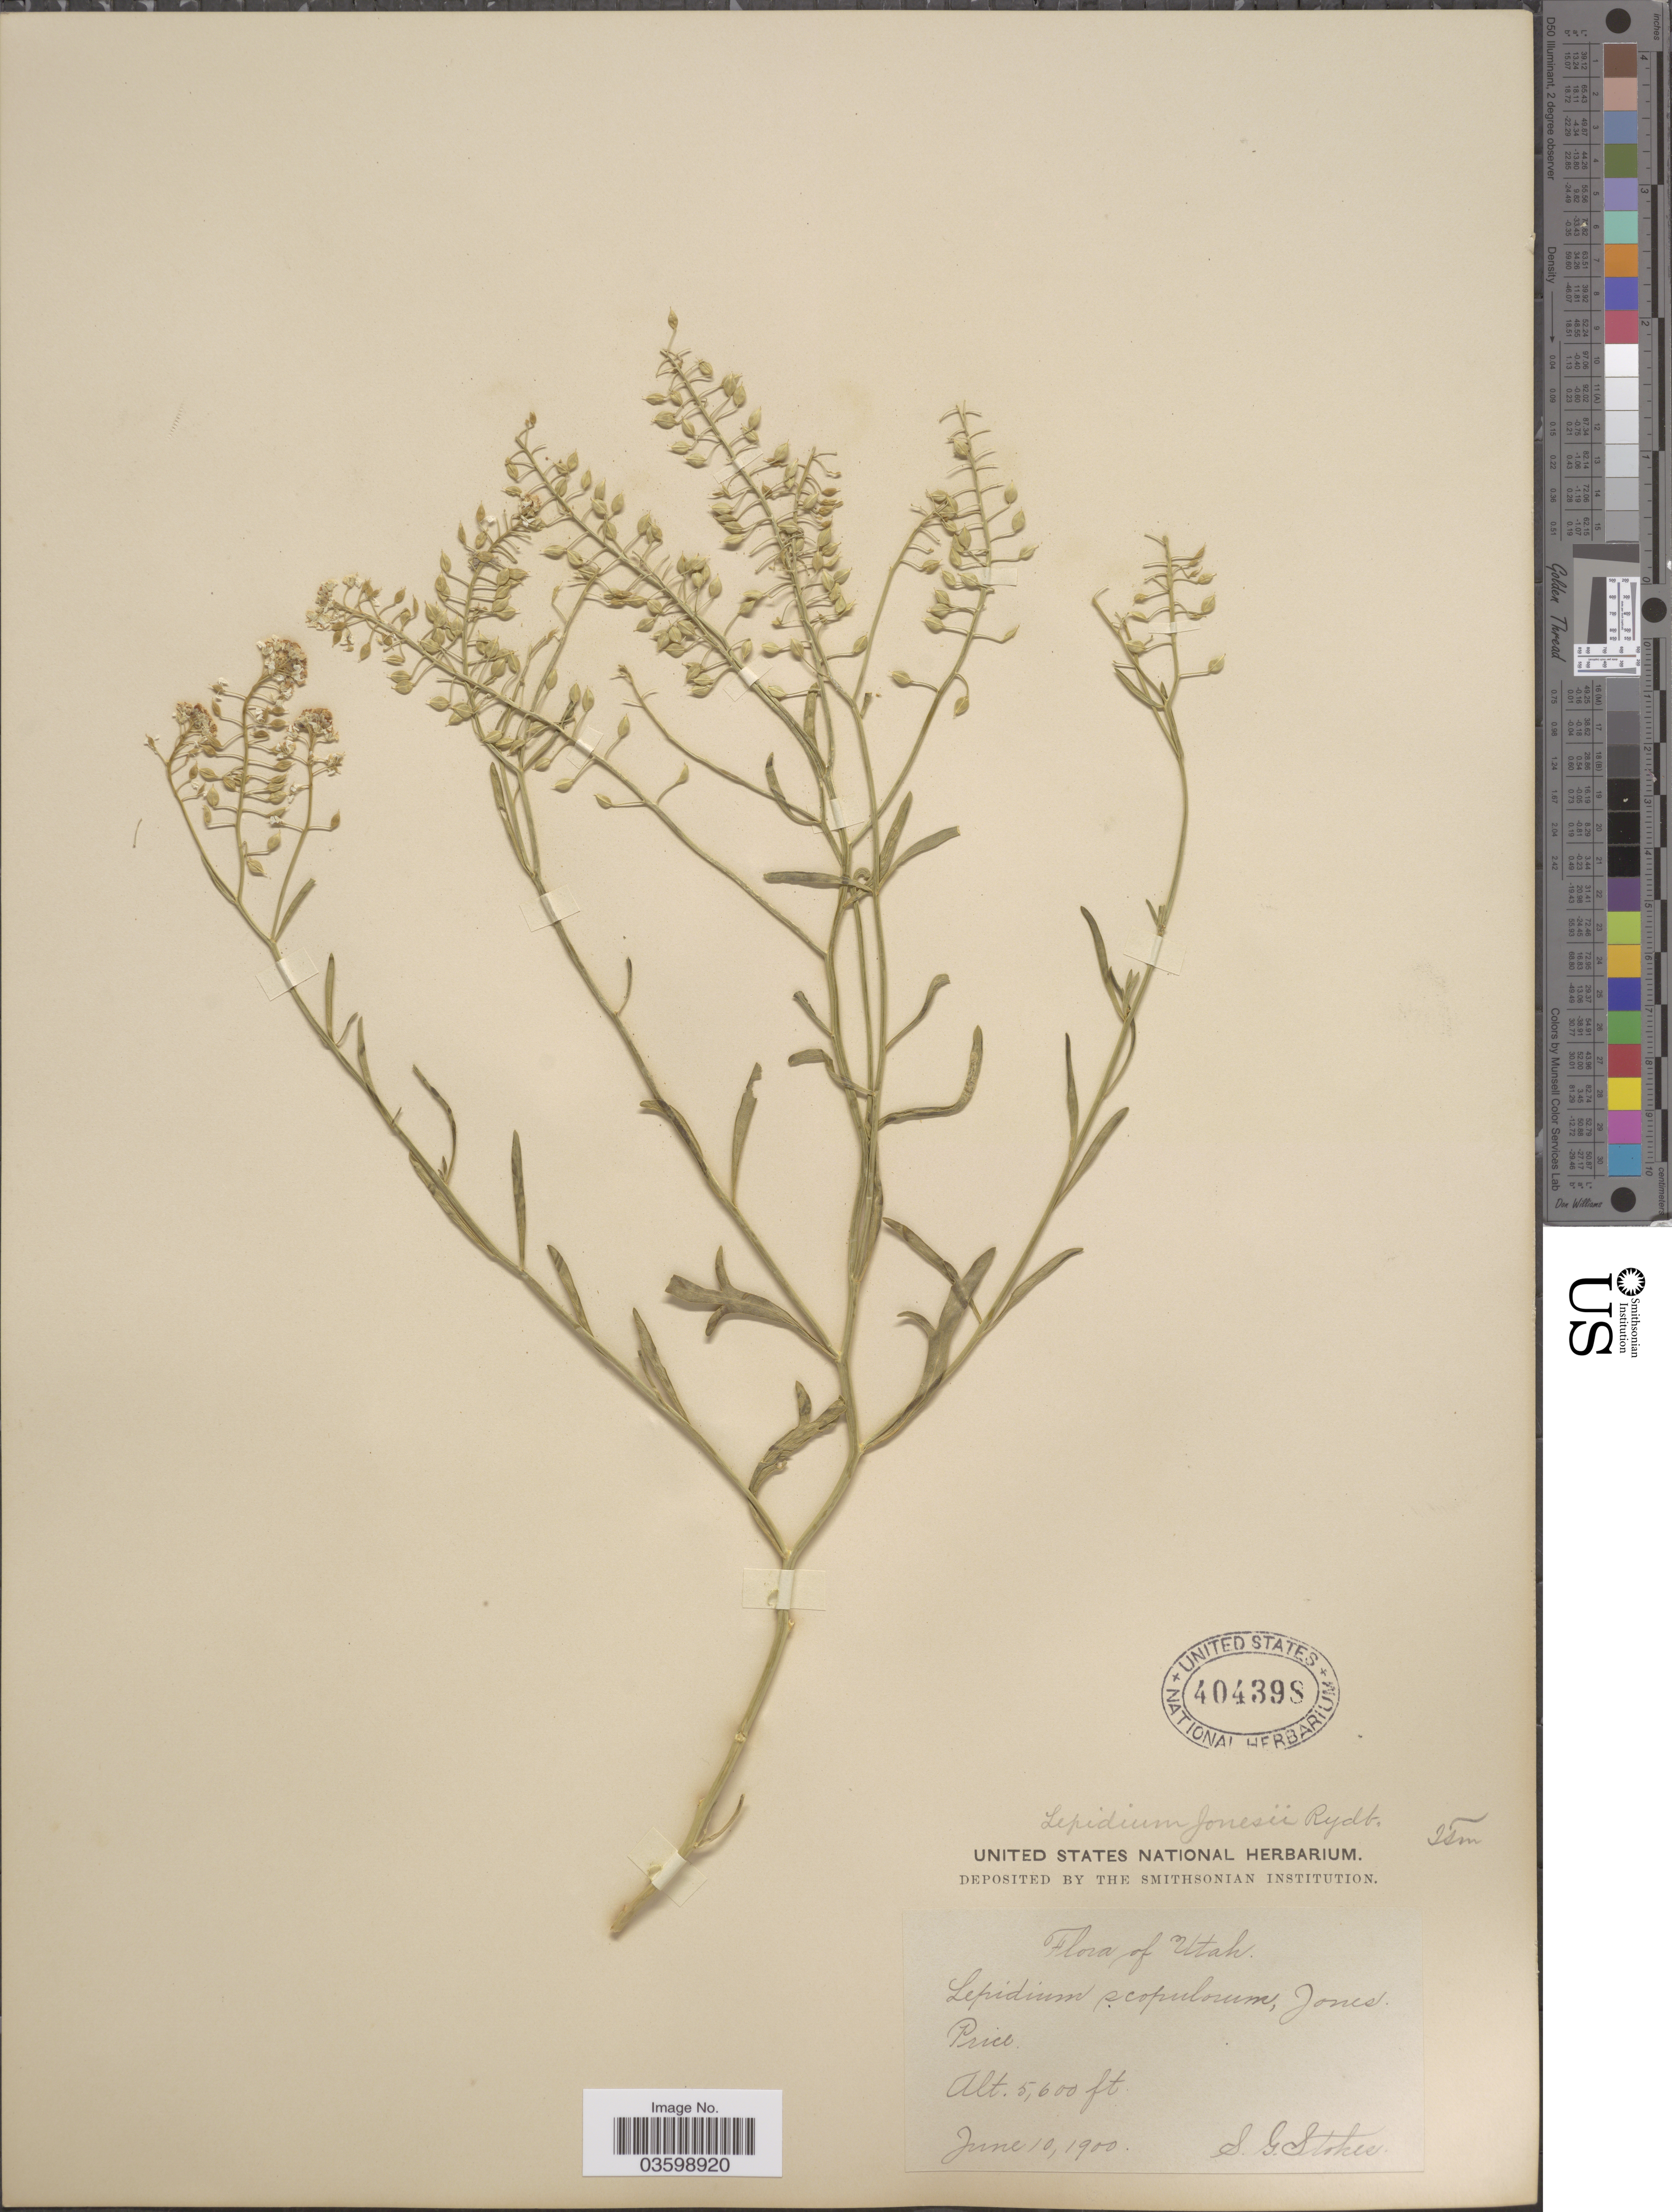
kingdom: Plantae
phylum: Tracheophyta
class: Magnoliopsida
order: Brassicales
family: Brassicaceae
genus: Lepidium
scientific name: Lepidium montanum var. jonesii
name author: (Rydb.) C.L. Hitchc.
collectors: S. G. Stokes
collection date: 1900-06-10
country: United States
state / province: Utah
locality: Price.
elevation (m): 1707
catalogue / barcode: US 404398